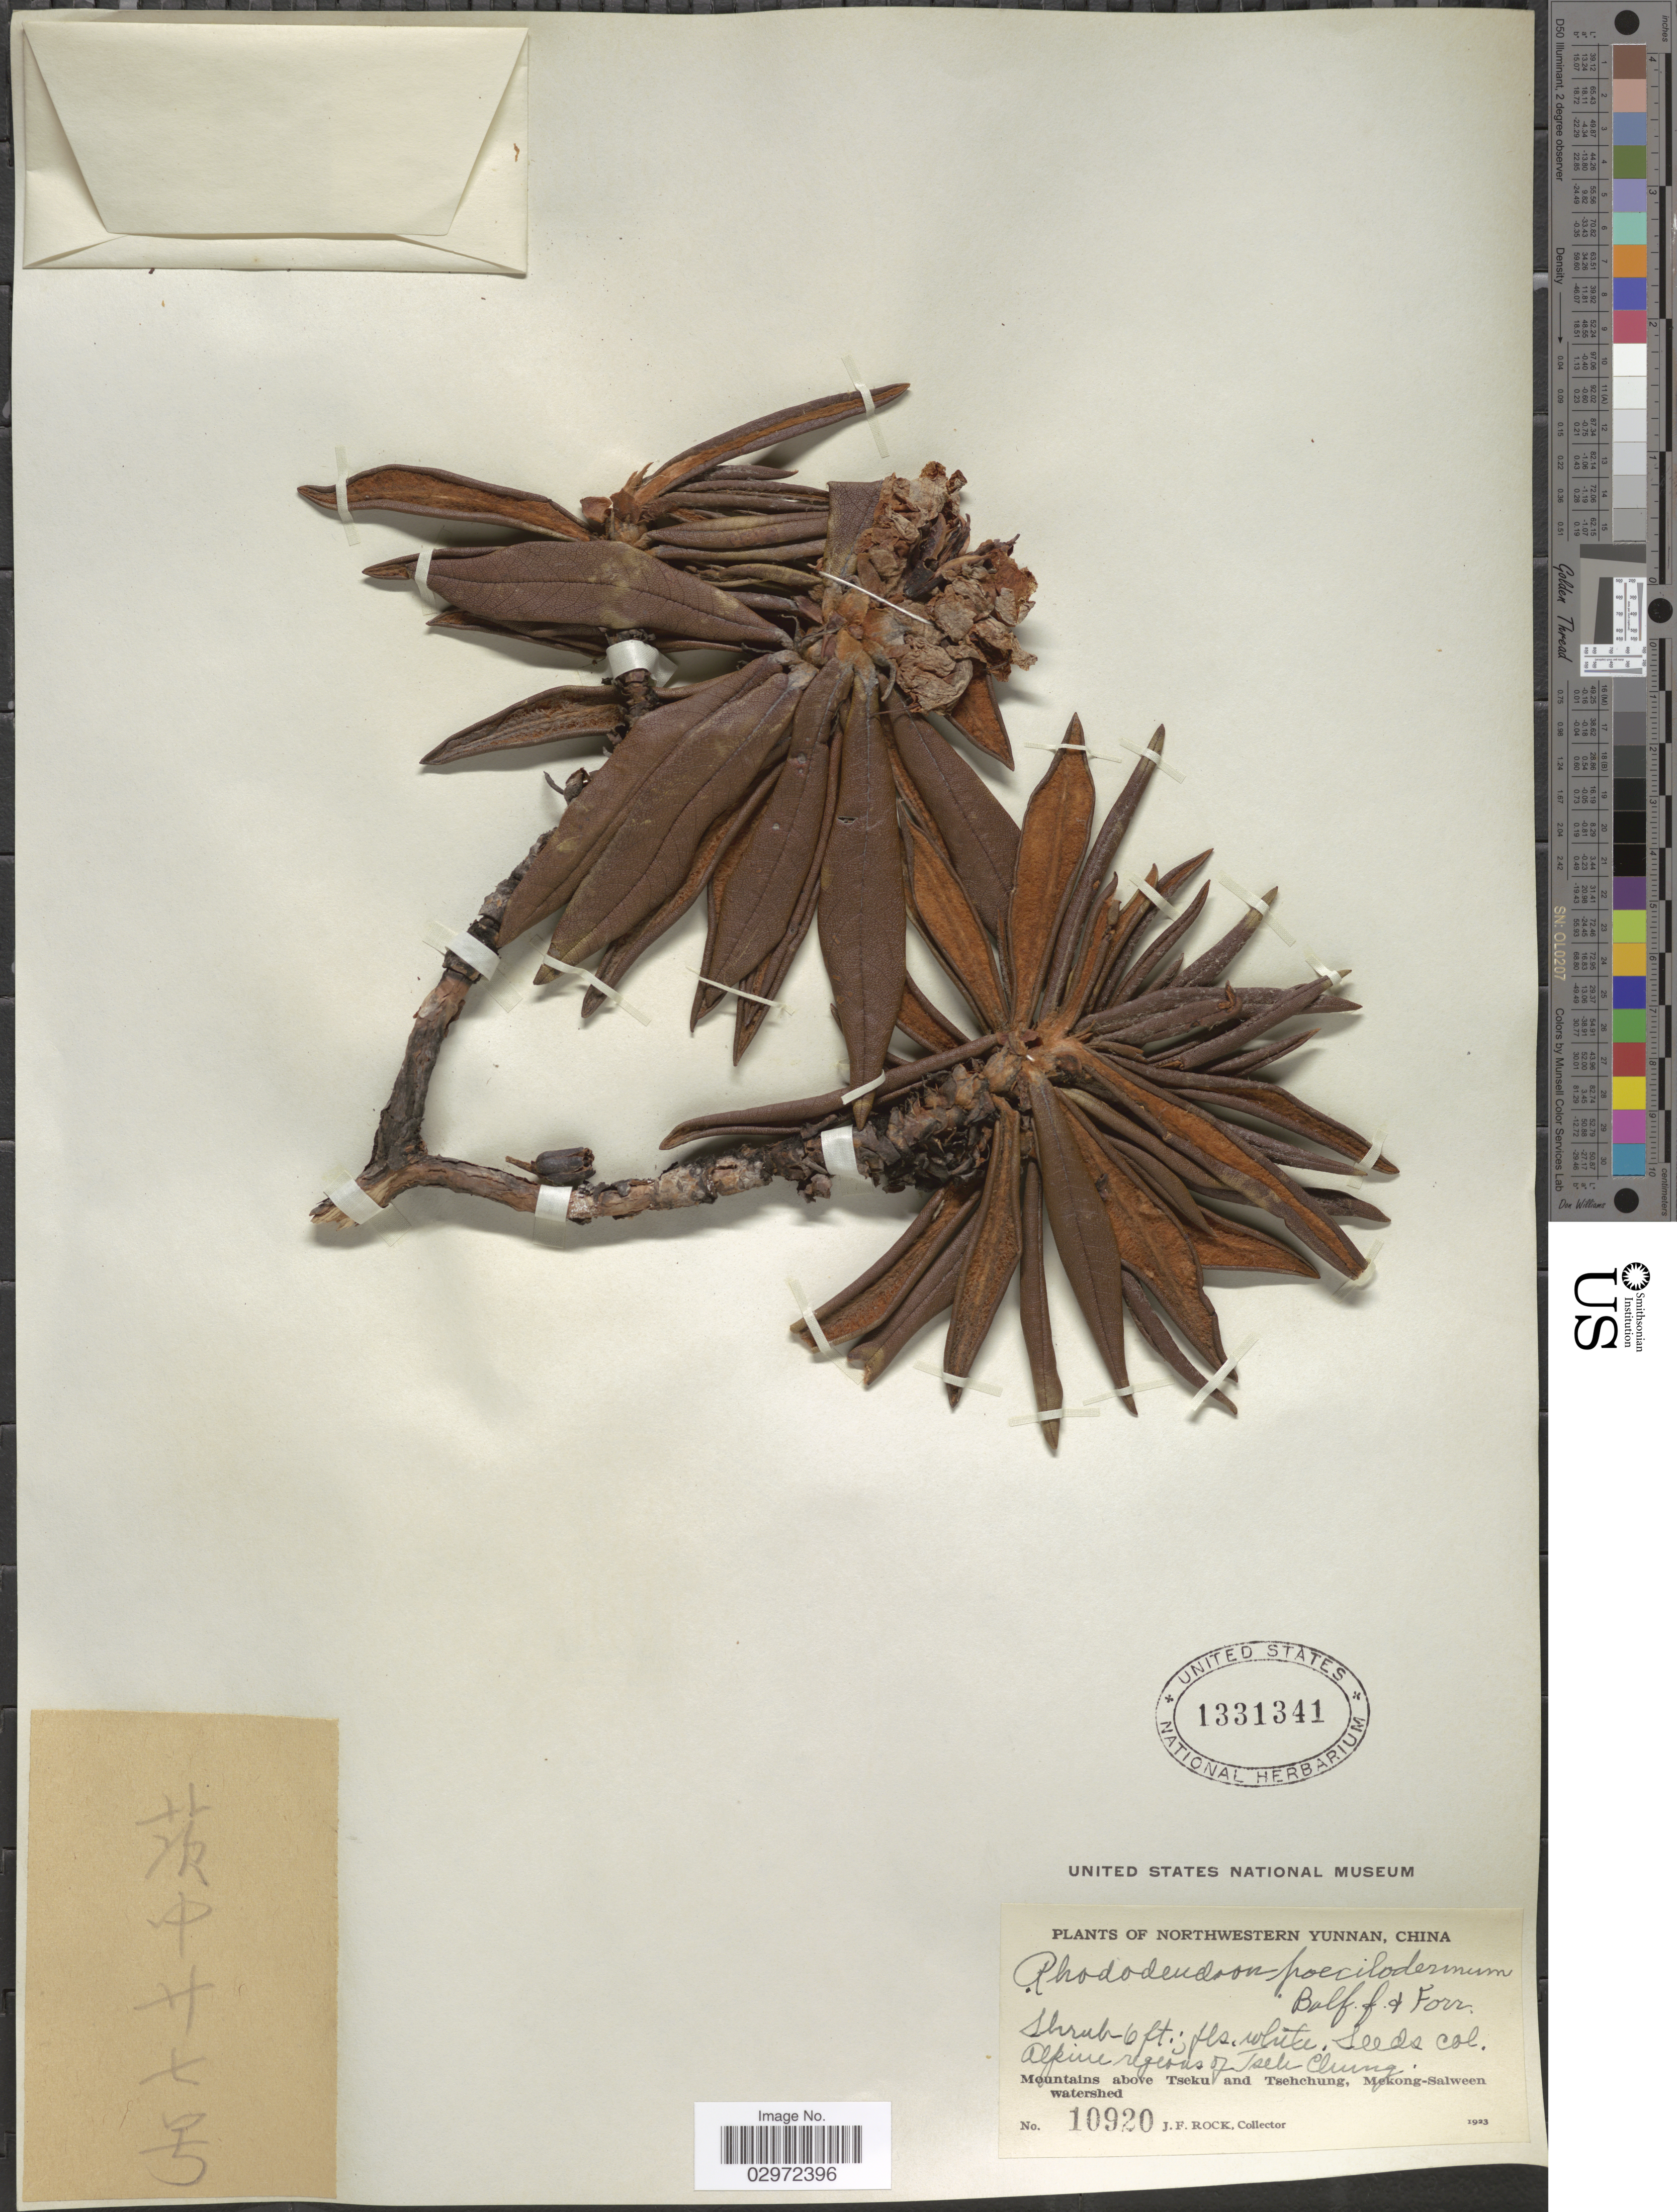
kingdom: Plantae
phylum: Tracheophyta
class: Magnoliopsida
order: Ericales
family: Ericaceae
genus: Rhododendron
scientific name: Rhododendron poecilodermum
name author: Balf. f. & Forrest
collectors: J. Rock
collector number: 10920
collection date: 1923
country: China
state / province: Yunnan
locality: Northwestern Yunnan, Alpine regions of Tseh Chung, Mountains above Tseku and Tsehchung, Mekong-Salween watershed.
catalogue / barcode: US 1331341